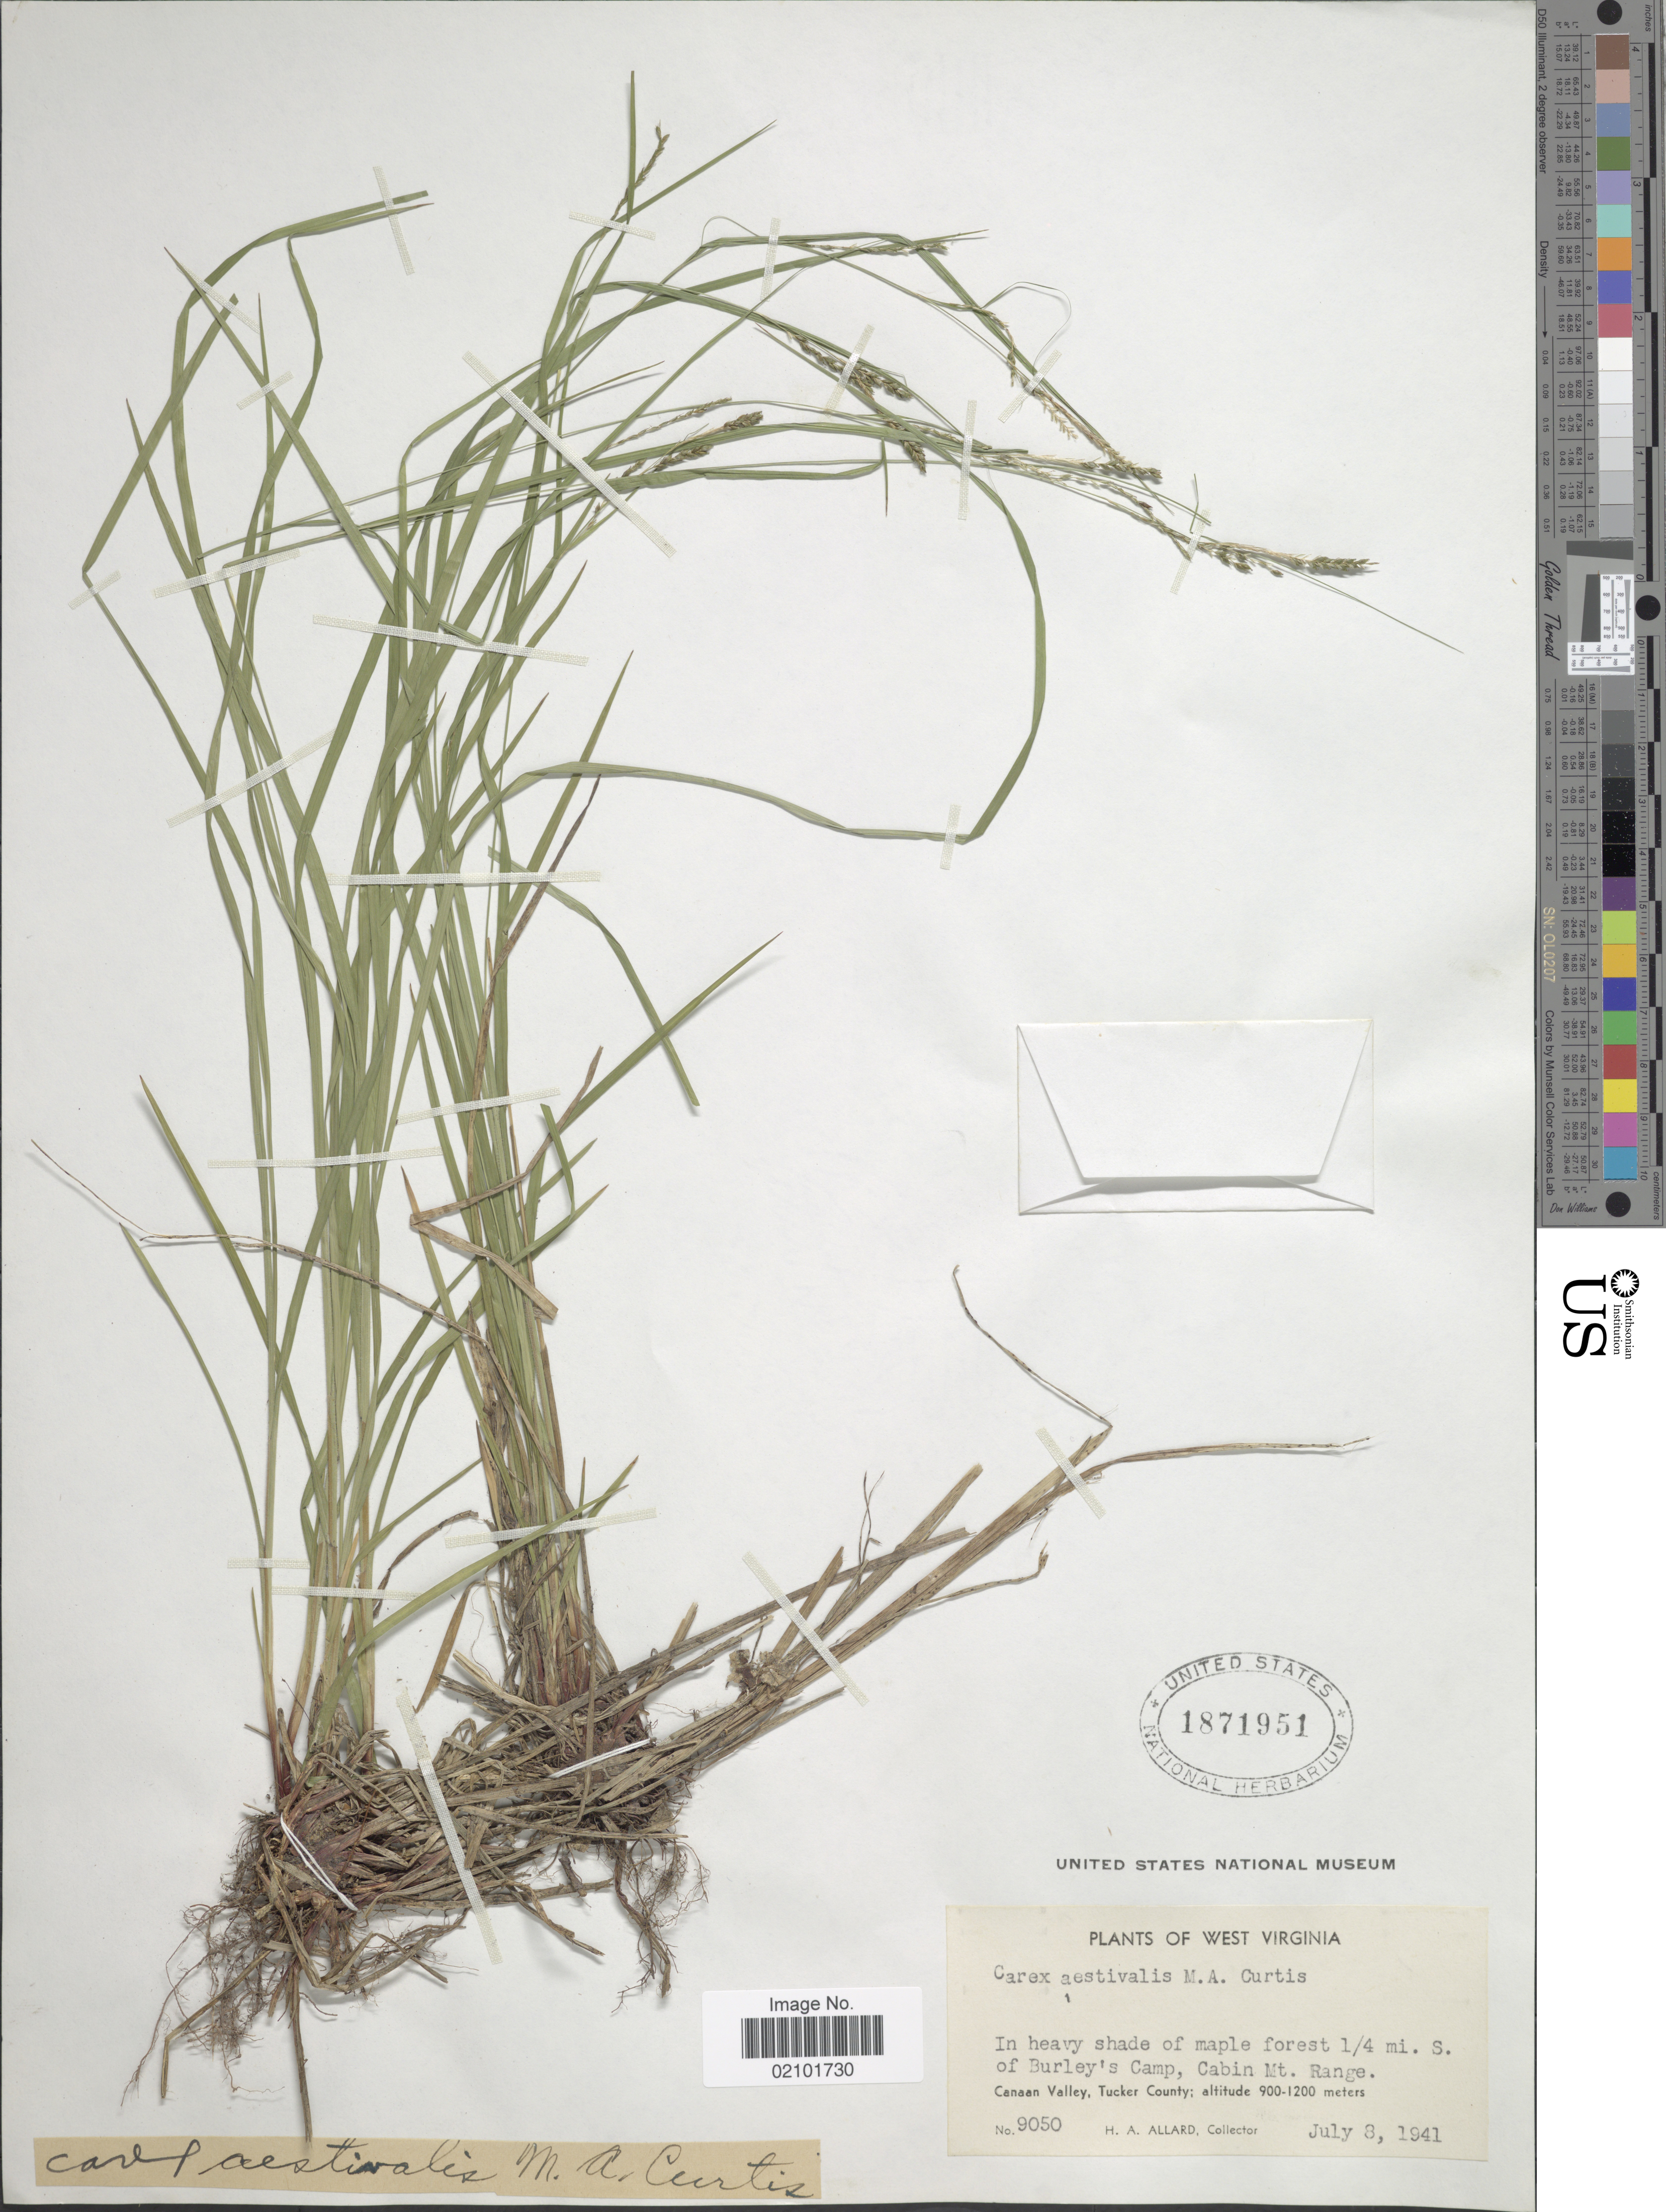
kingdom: Plantae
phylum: Tracheophyta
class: Liliopsida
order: Poales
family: Cyperaceae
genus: Carex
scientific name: Carex aestivalis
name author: M.A. Curtis ex A. Gray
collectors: H. A. Allard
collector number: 9050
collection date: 1941-07-08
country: United States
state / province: West Virginia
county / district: Tucker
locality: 1/4 mi. S. of Burley's Camp, Cabin Mt. Range. Canaan Valley, Tucker County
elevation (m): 900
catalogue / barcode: US 1871951